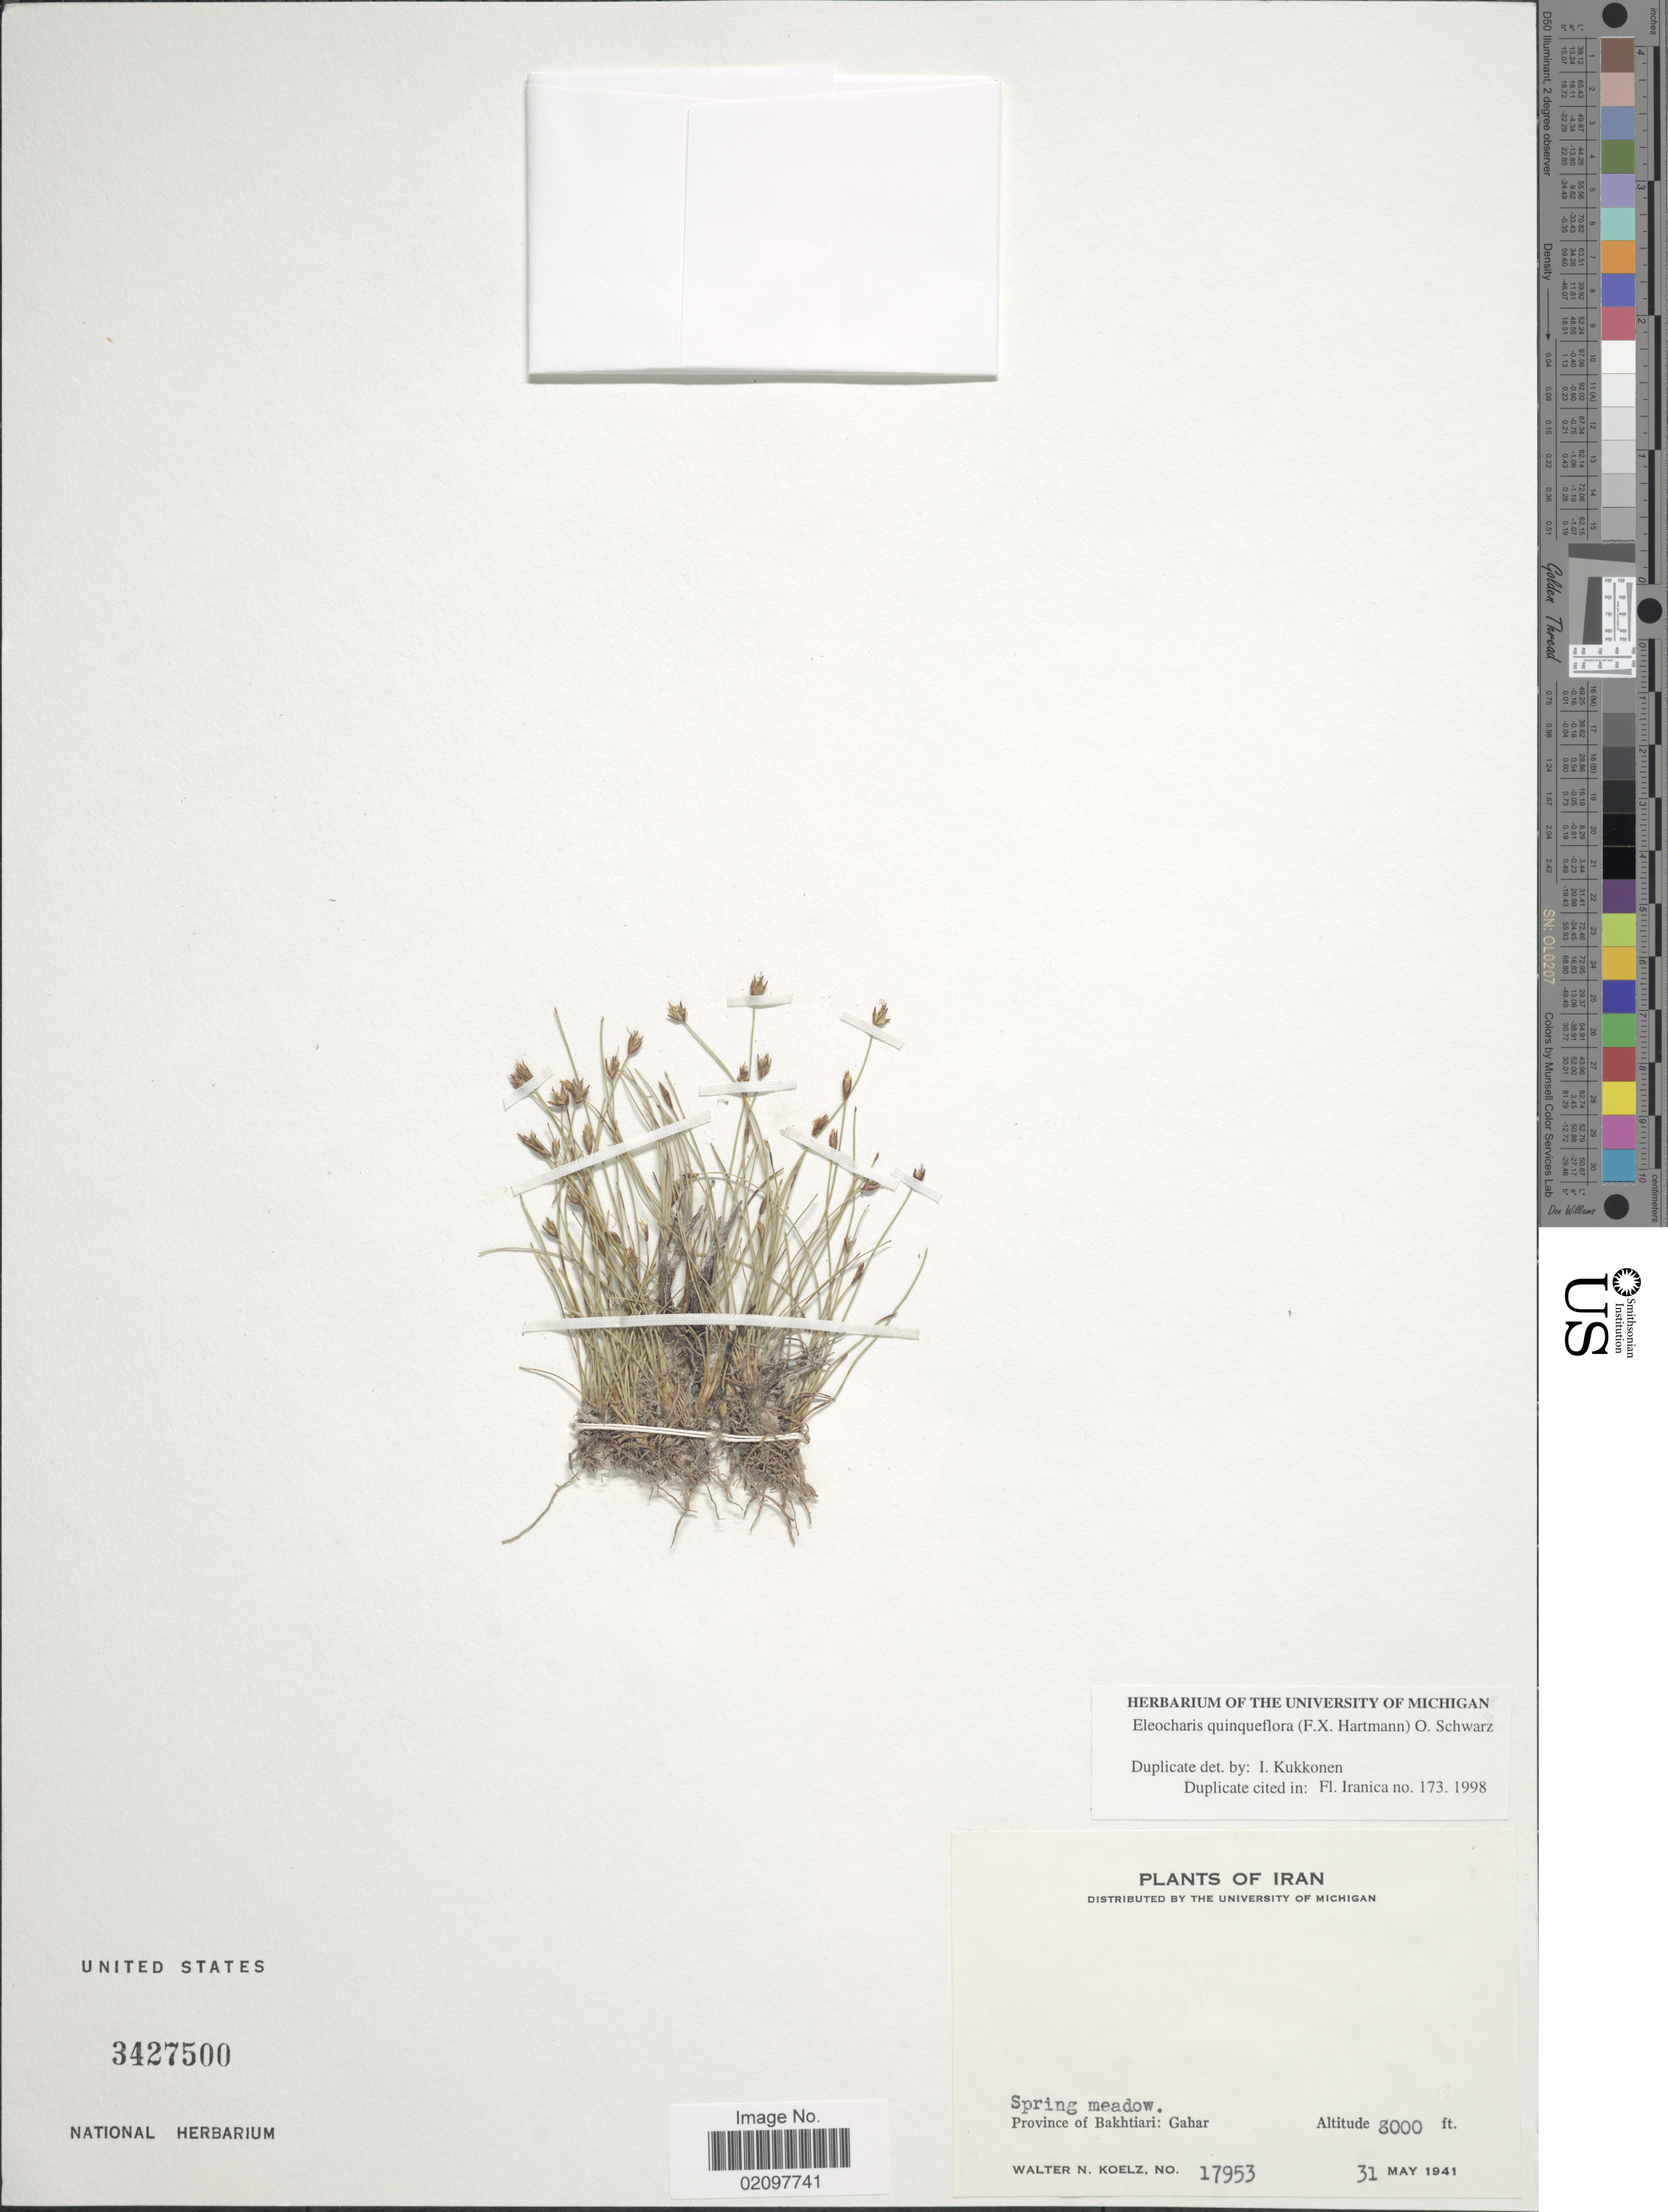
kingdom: Plantae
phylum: Tracheophyta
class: Liliopsida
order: Poales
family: Cyperaceae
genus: Eleocharis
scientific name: Eleocharis quinqueflora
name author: (Hartmann) O. Schwarz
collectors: W. N. Koelz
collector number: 17953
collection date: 1941-05-31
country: Iran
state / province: Chahar Mahaal and Bakhtiari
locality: Province of Bakhtiari: Gahar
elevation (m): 2438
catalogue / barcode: US 3427500